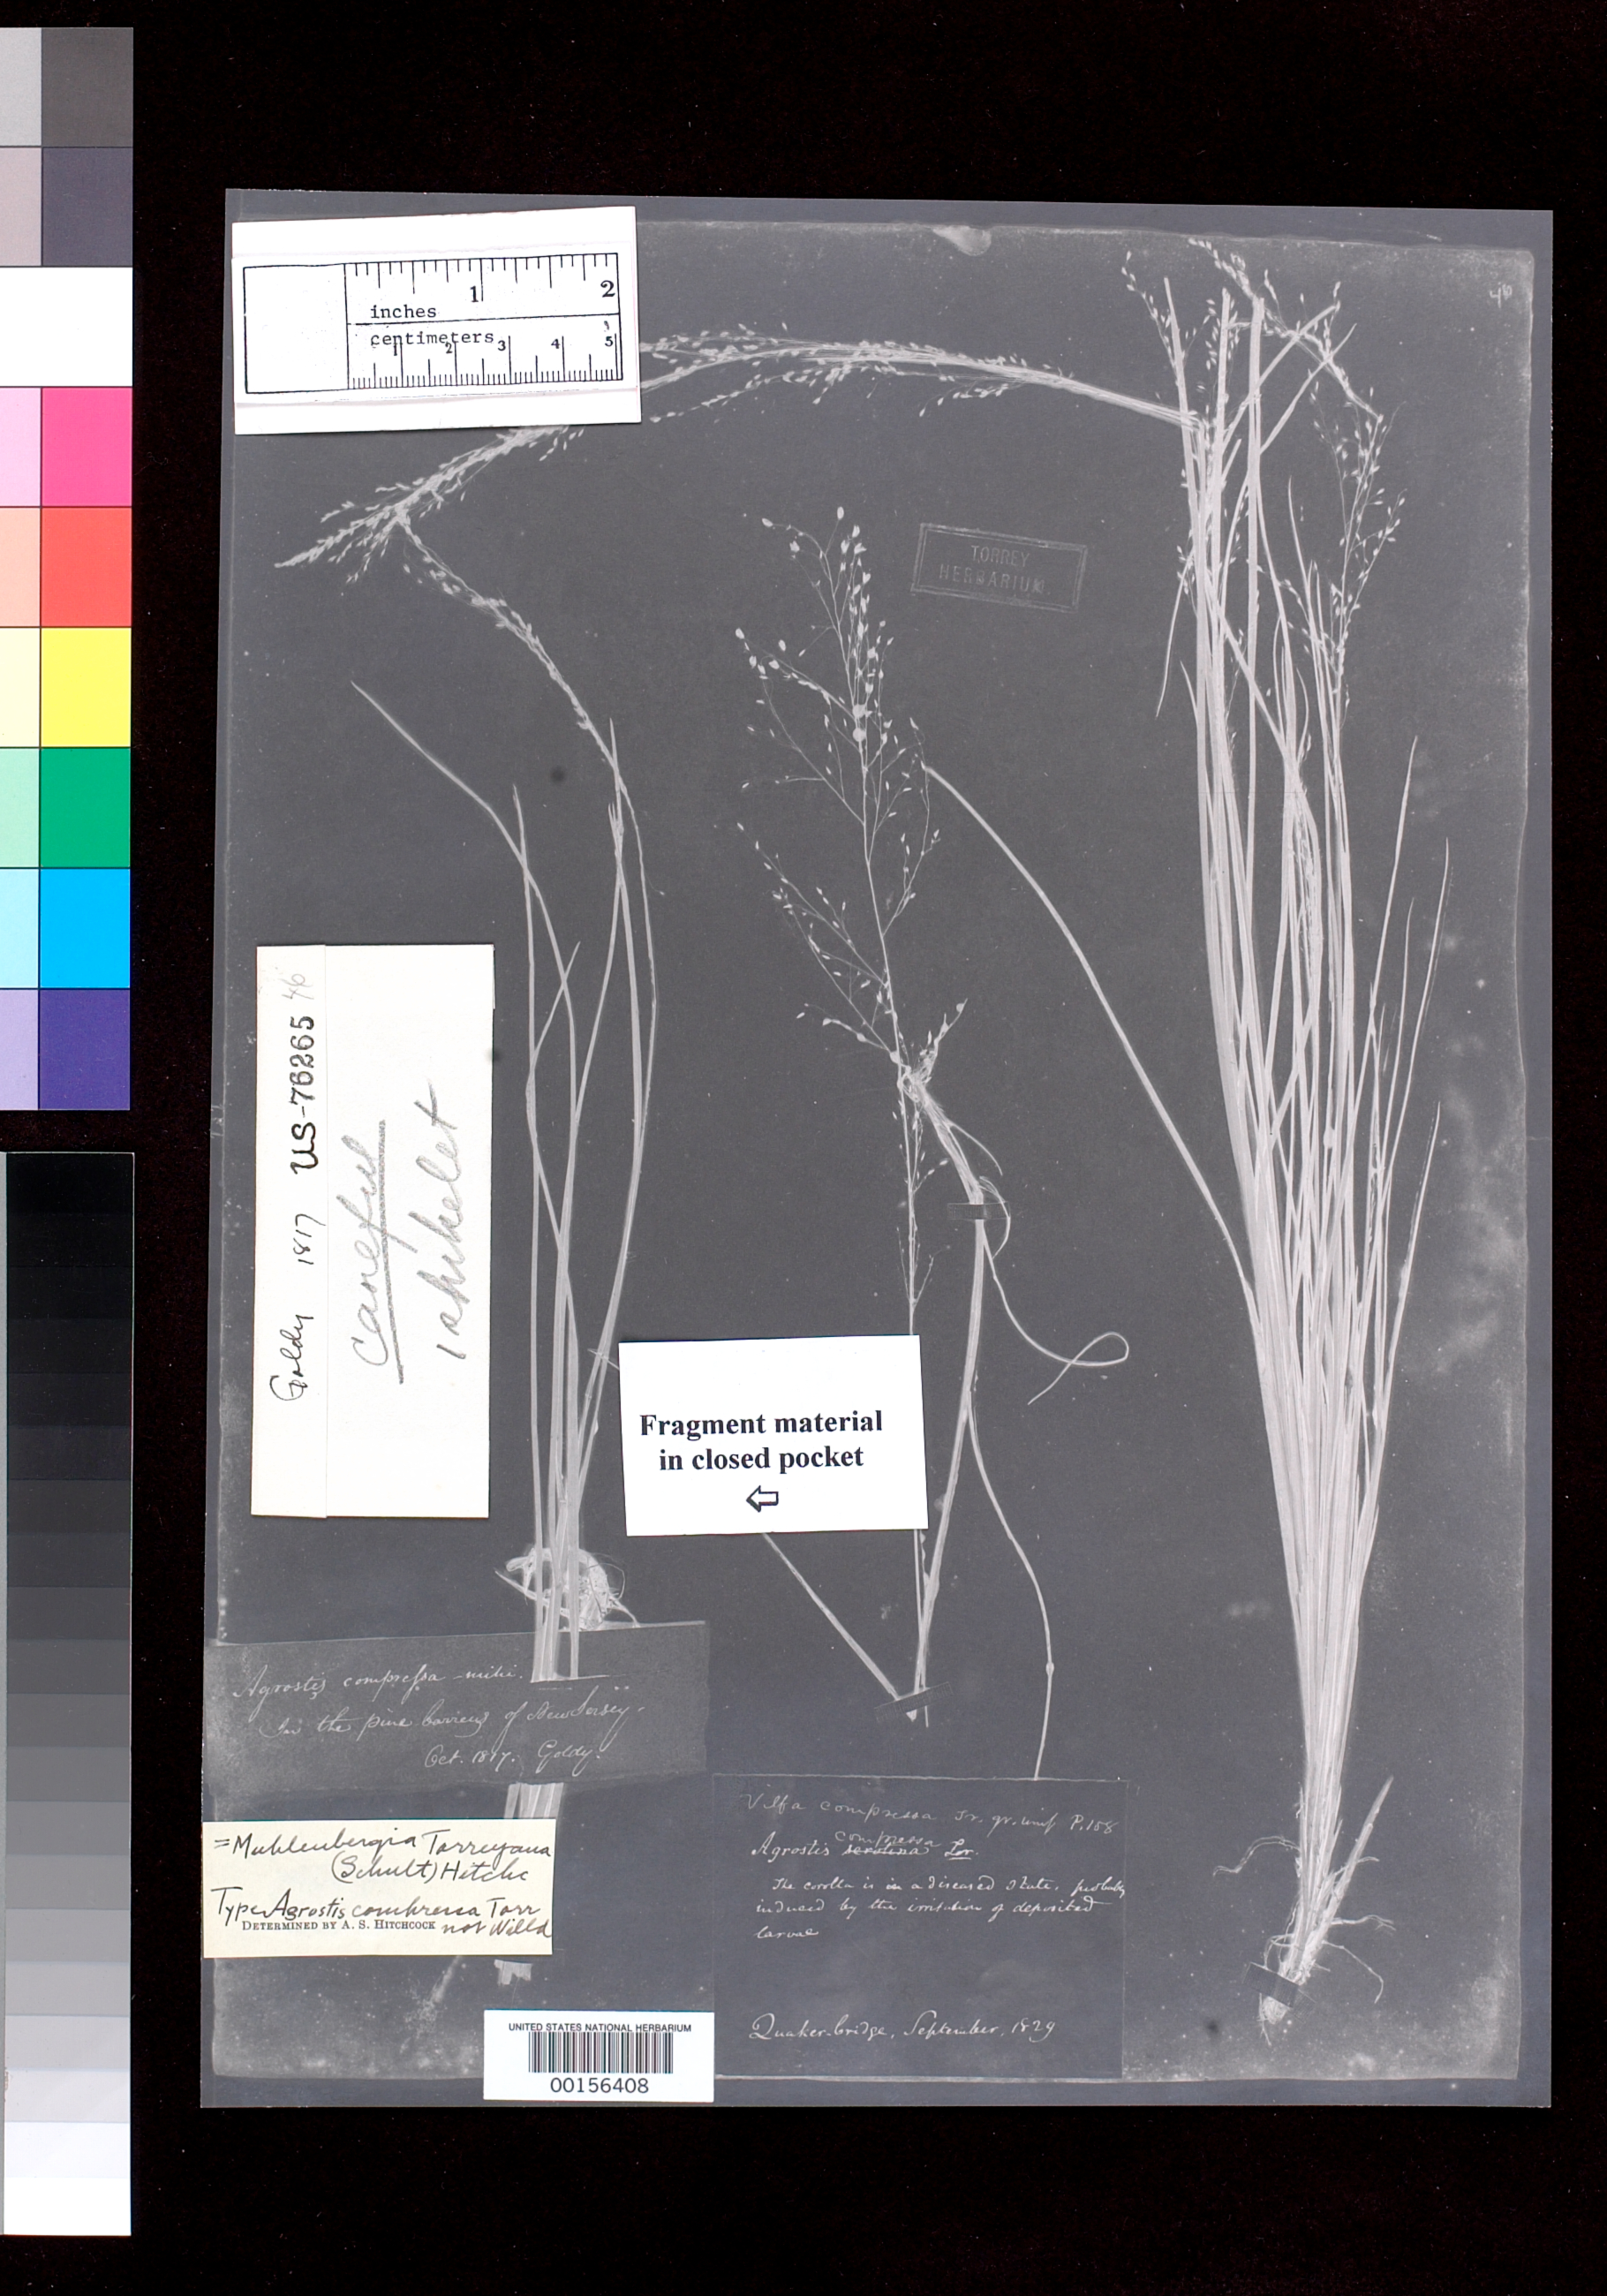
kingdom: Plantae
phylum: Tracheophyta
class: Liliopsida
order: Poales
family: Poaceae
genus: Agrostis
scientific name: Agrostis compressa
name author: Torr.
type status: Type Fragment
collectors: -. Goldy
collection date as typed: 1817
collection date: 1817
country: United States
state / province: New Jersey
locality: In swamps, pine barrens.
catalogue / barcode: US 76265